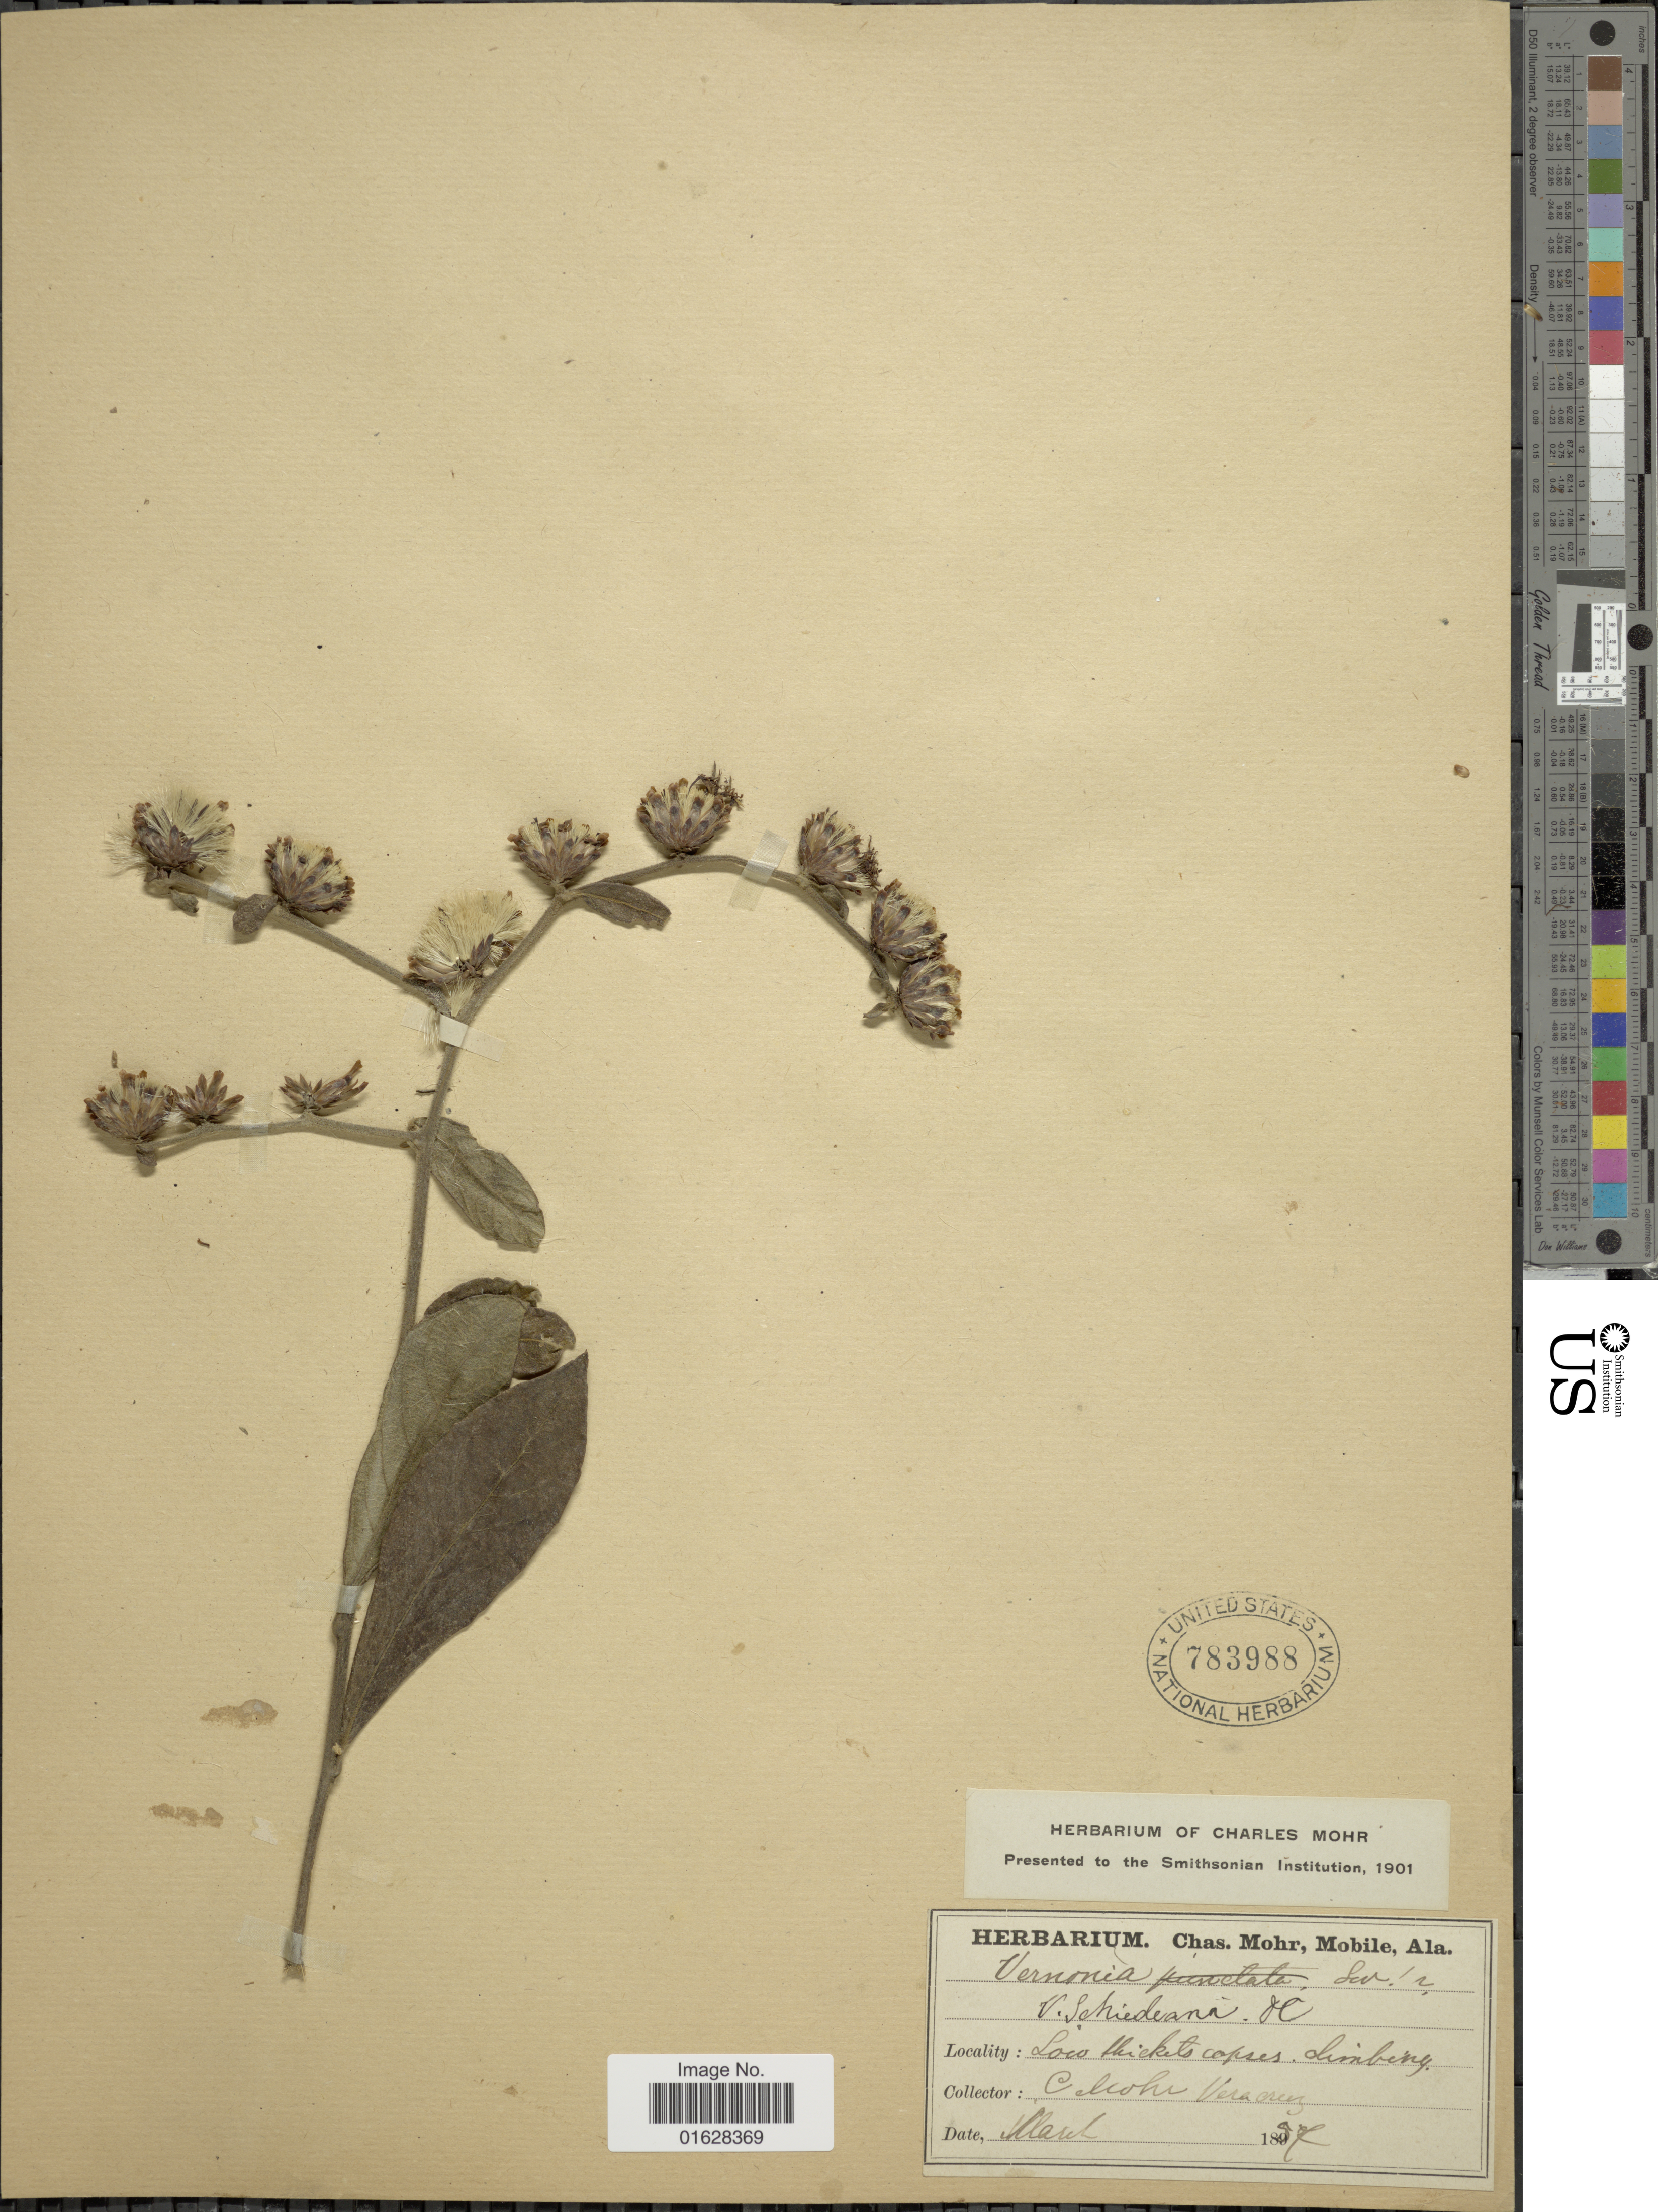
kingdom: Plantae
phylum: Tracheophyta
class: Magnoliopsida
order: Asterales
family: Asteraceae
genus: Lepidaploa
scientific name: Lepidaploa tortuosa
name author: (L.) H. Rob.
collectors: C. T. Mohr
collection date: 1857-03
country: Mexico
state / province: Veracruz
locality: Loco thickets capses, Veracruz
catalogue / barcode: US 783988